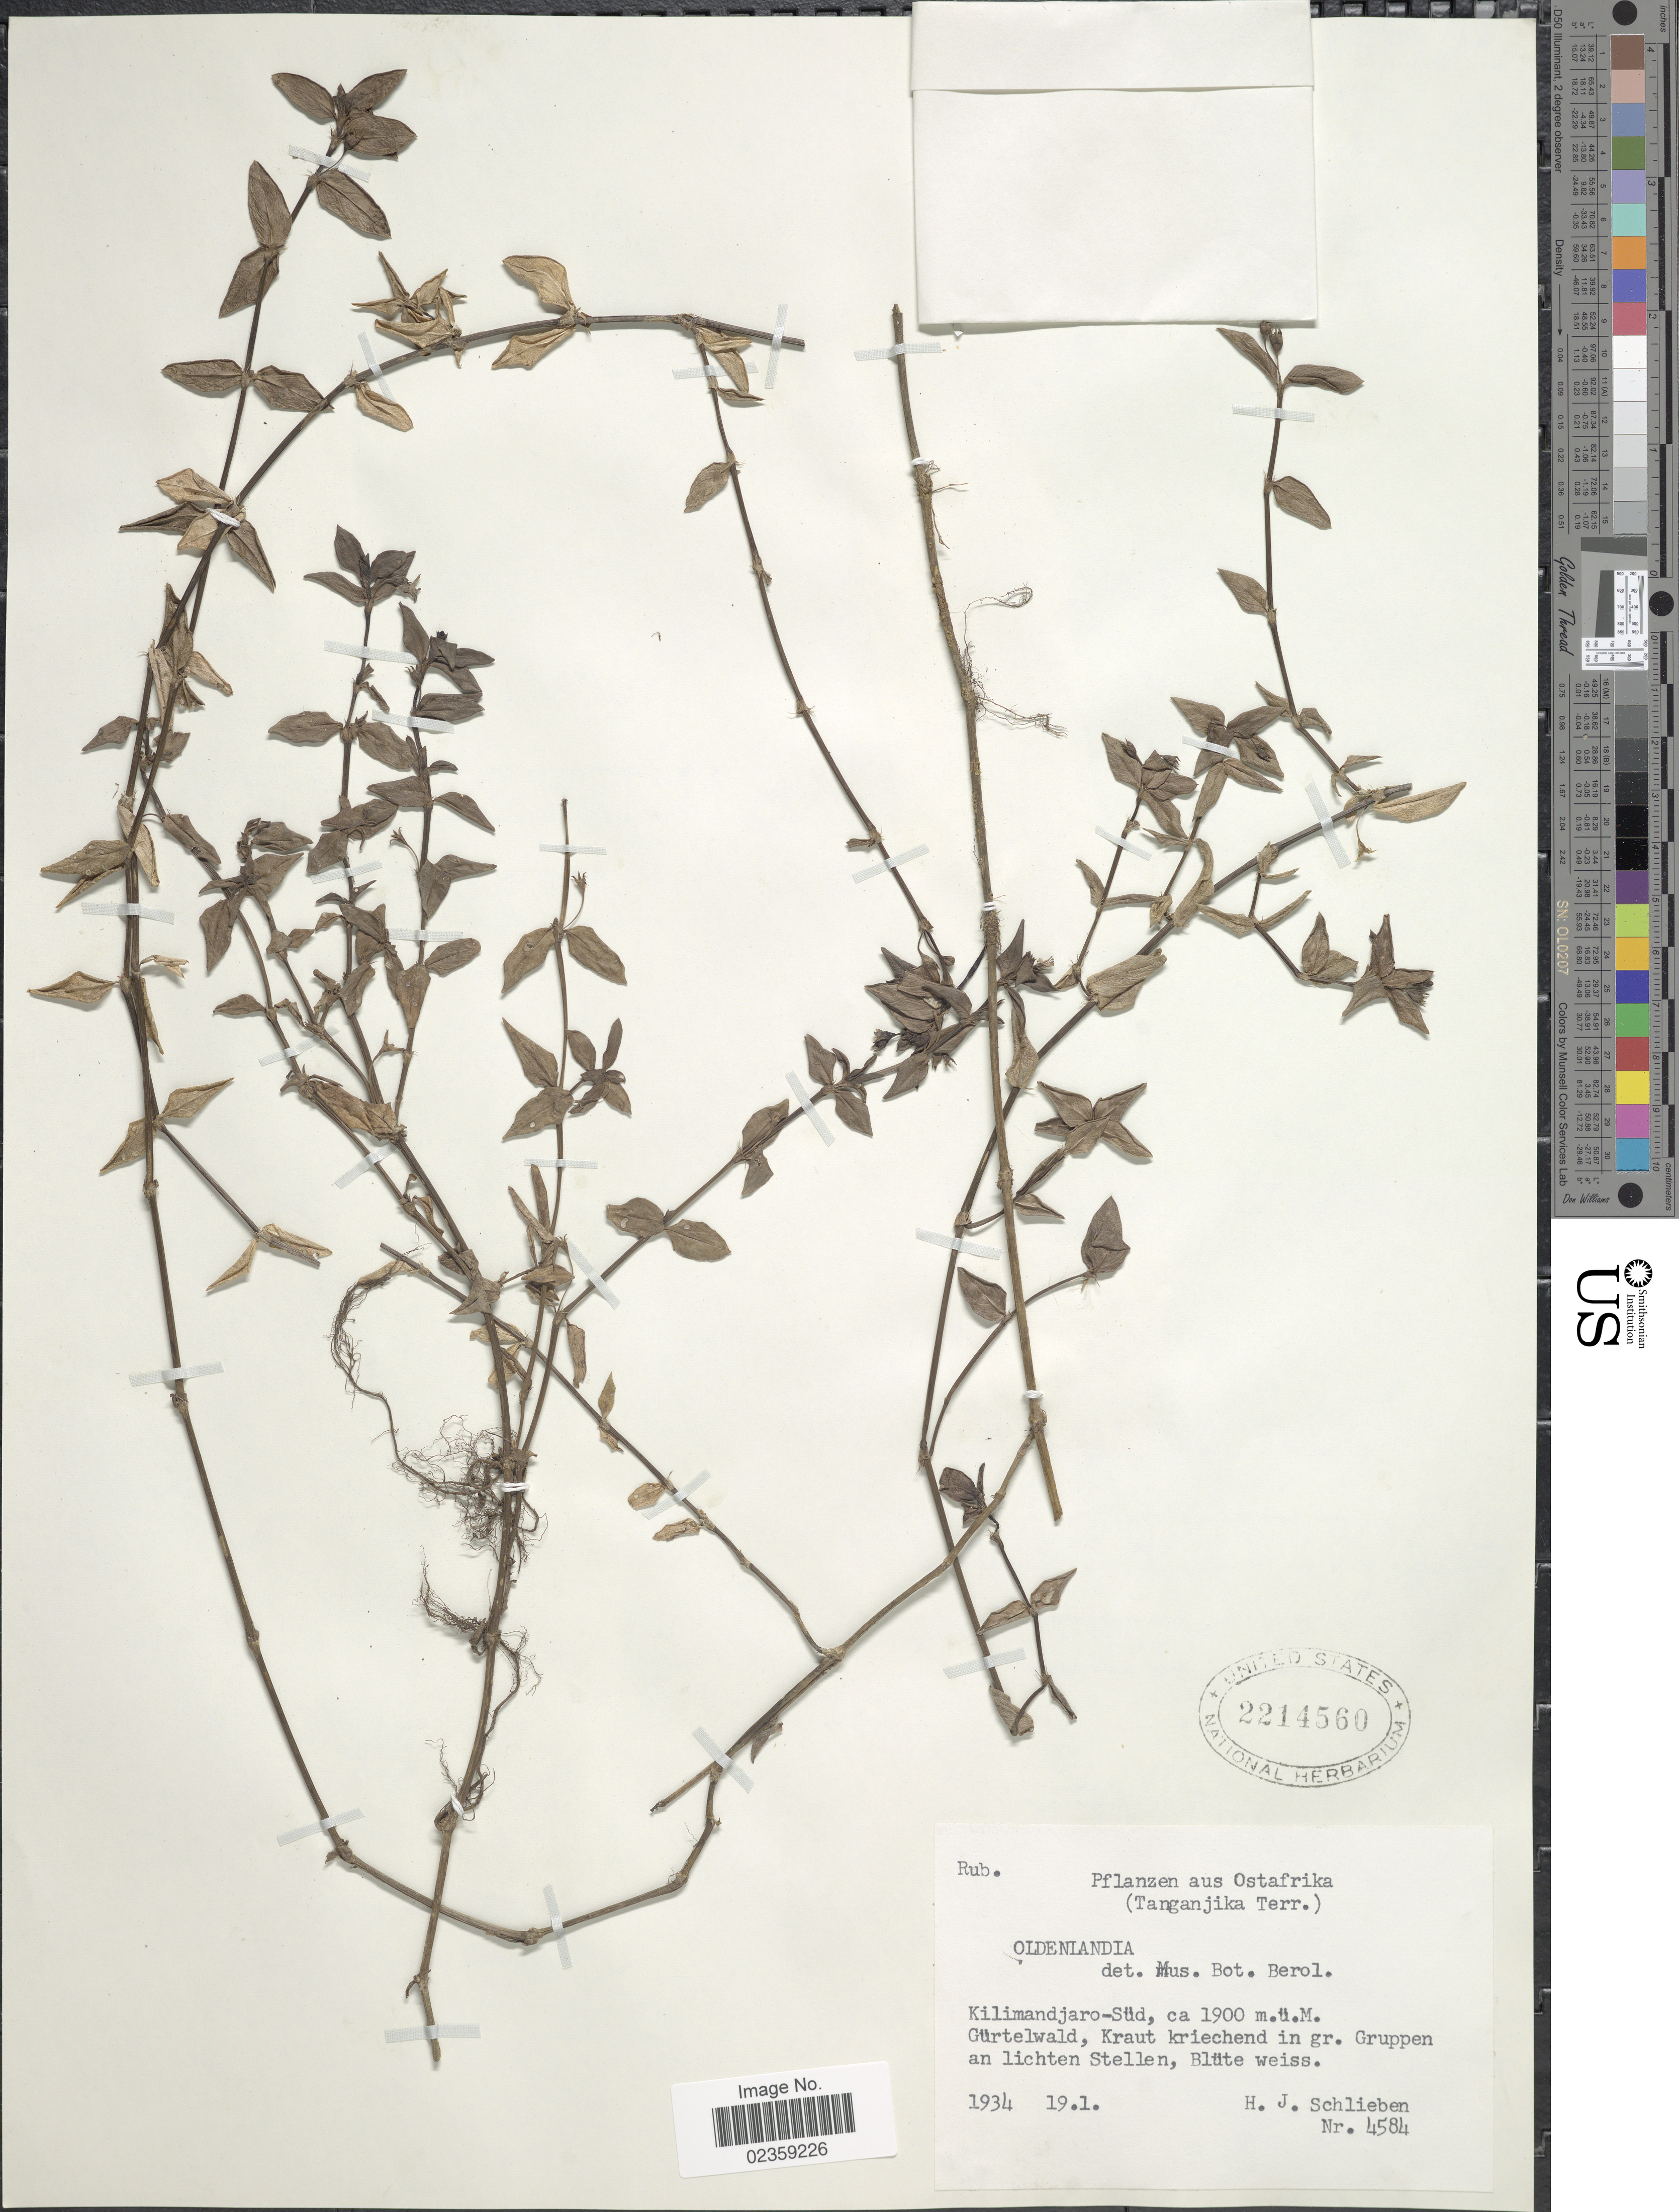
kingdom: Plantae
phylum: Tracheophyta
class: Magnoliopsida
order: Gentianales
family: Rubiaceae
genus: Oldenlandia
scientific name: Oldenlandia sp.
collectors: H. J. Schlieben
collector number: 4584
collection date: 1934-01-19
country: Tanzania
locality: Ostafrika. Kilimandjaro-Süd. Gürtelwald, Kraut kriechend in gr. Gruppen an michten Stellen, Blüte weiss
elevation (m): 1900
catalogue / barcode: US 2214560